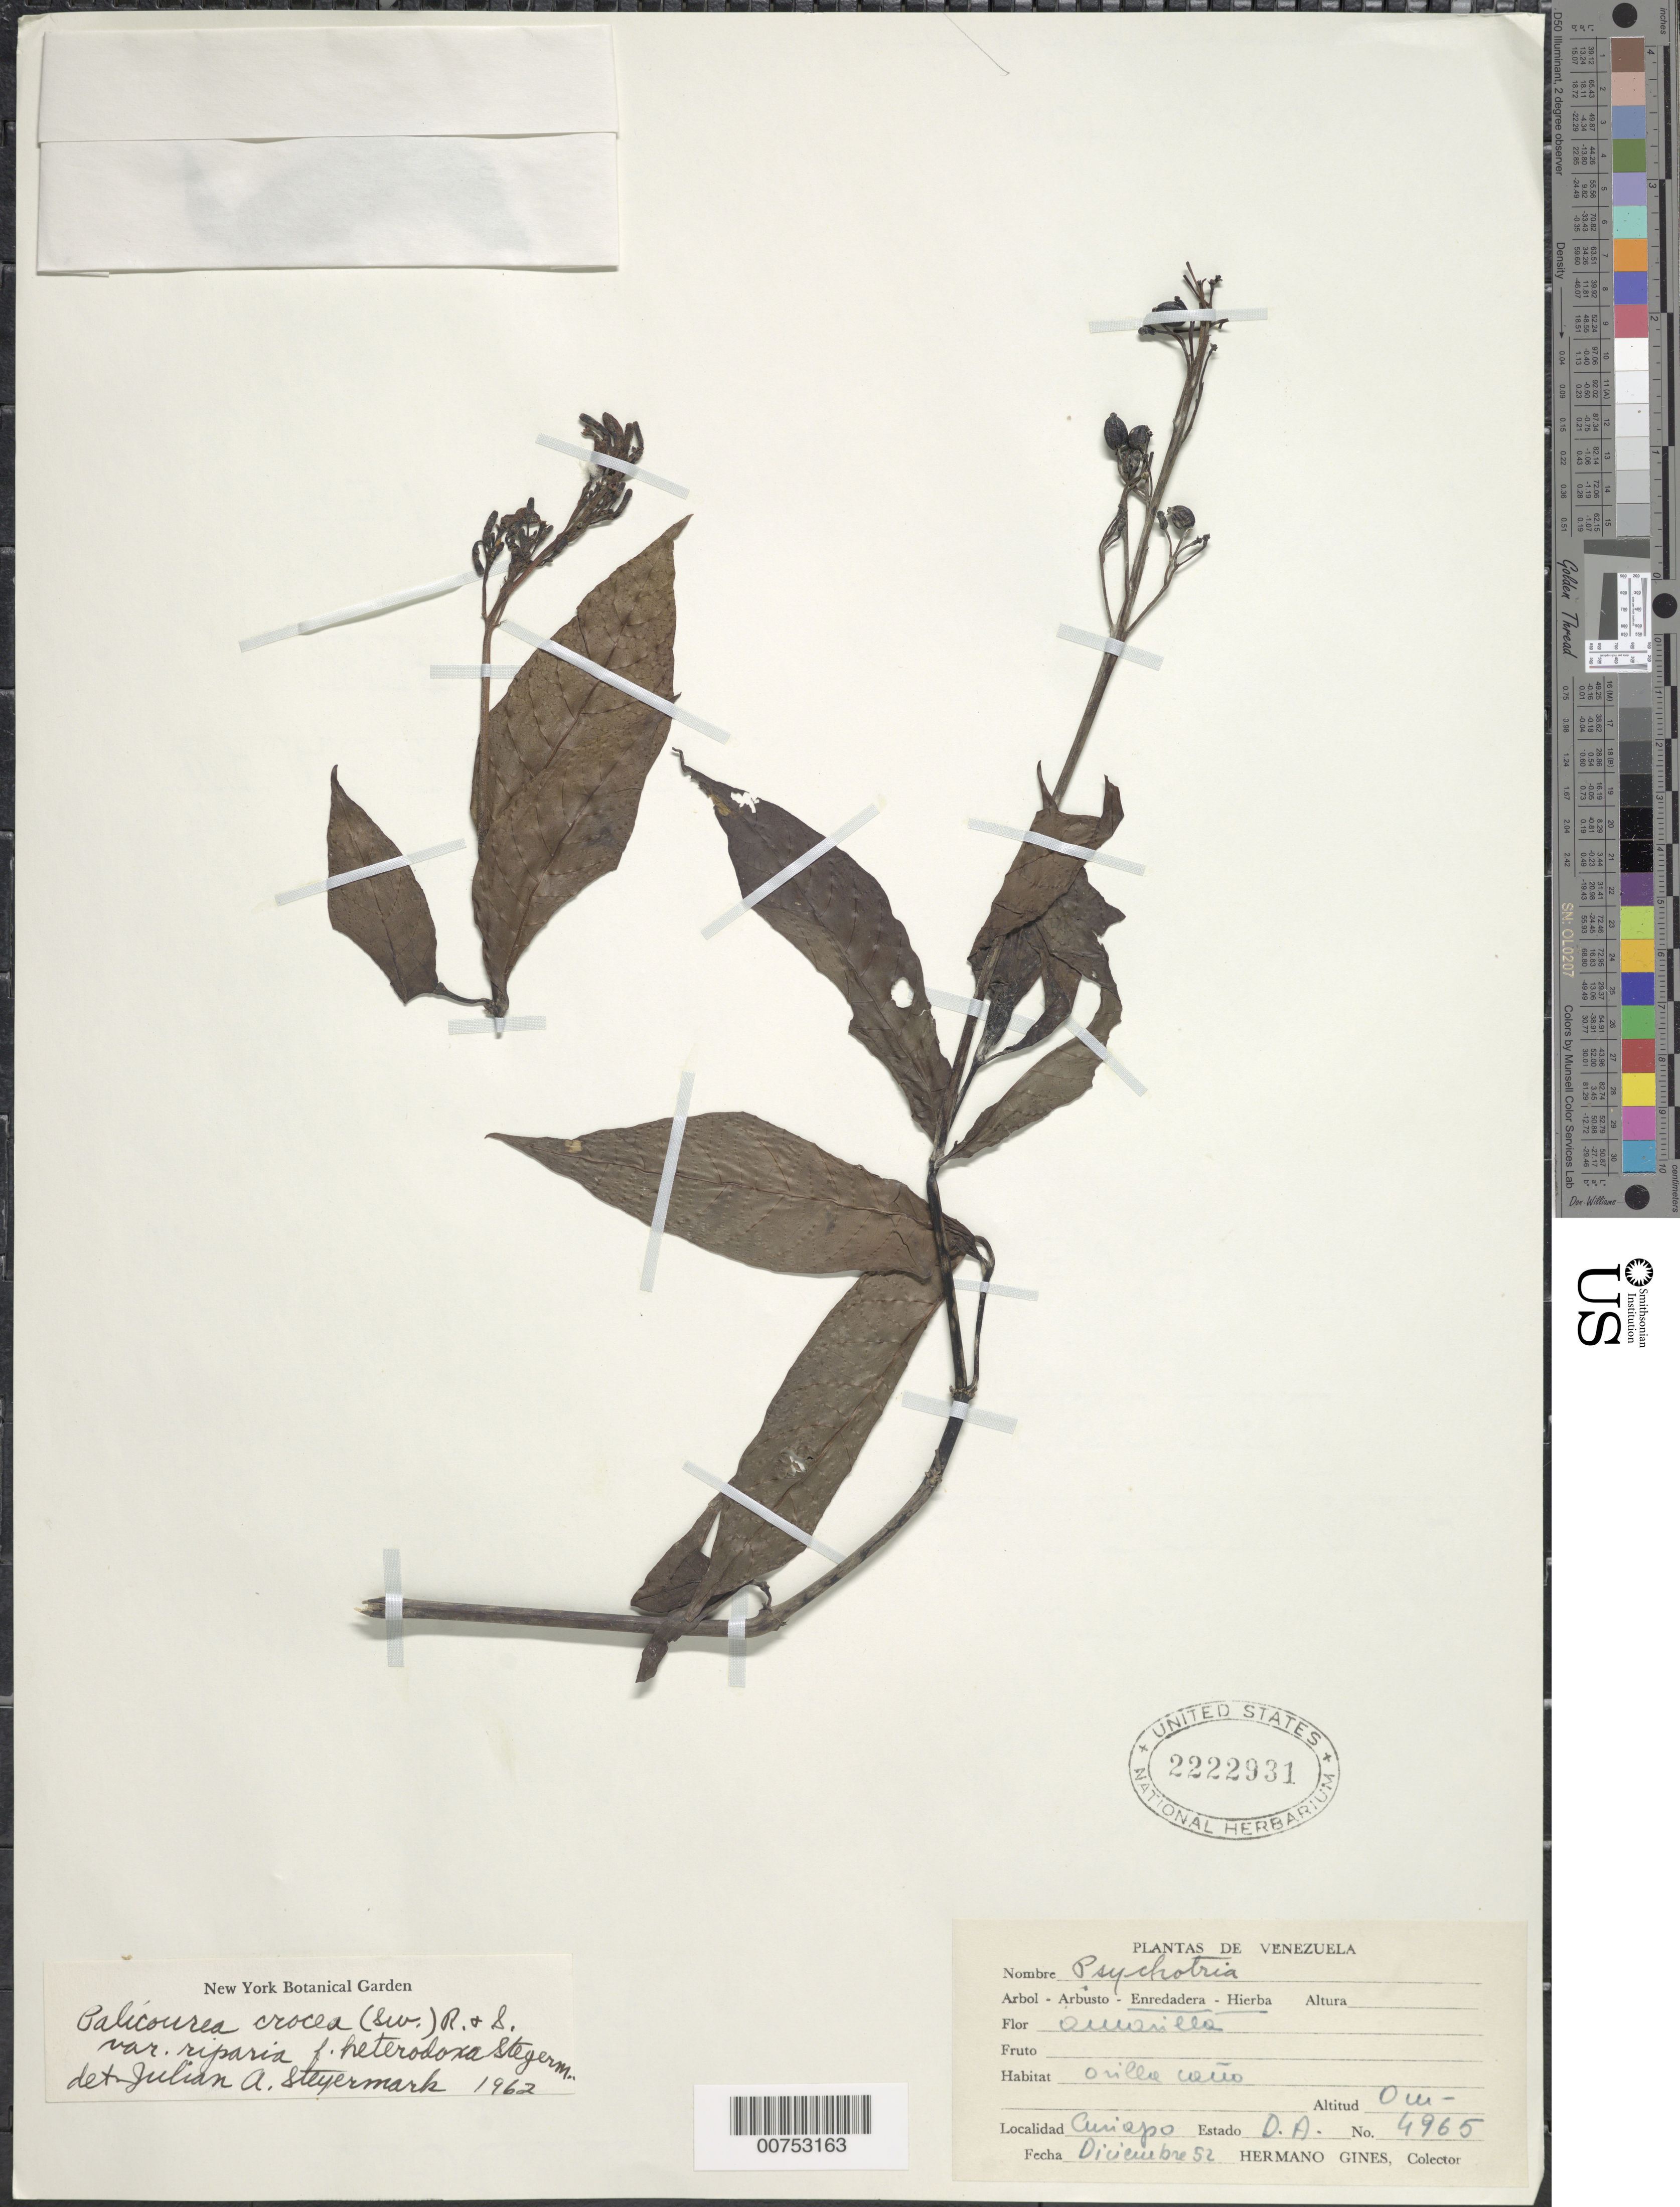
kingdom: Plantae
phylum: Tracheophyta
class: Magnoliopsida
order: Gentianales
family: Rubiaceae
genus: Palicourea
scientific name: Palicourea crocea var. riparia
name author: (Benth.) Griseb.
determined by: Steyermark, Julian A., (VEN)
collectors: H. Gines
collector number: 4965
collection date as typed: Dec-52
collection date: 1952-12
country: Venezuela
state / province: Delta Amacuro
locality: Curiapo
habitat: Orilla caño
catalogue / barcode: US 2222931